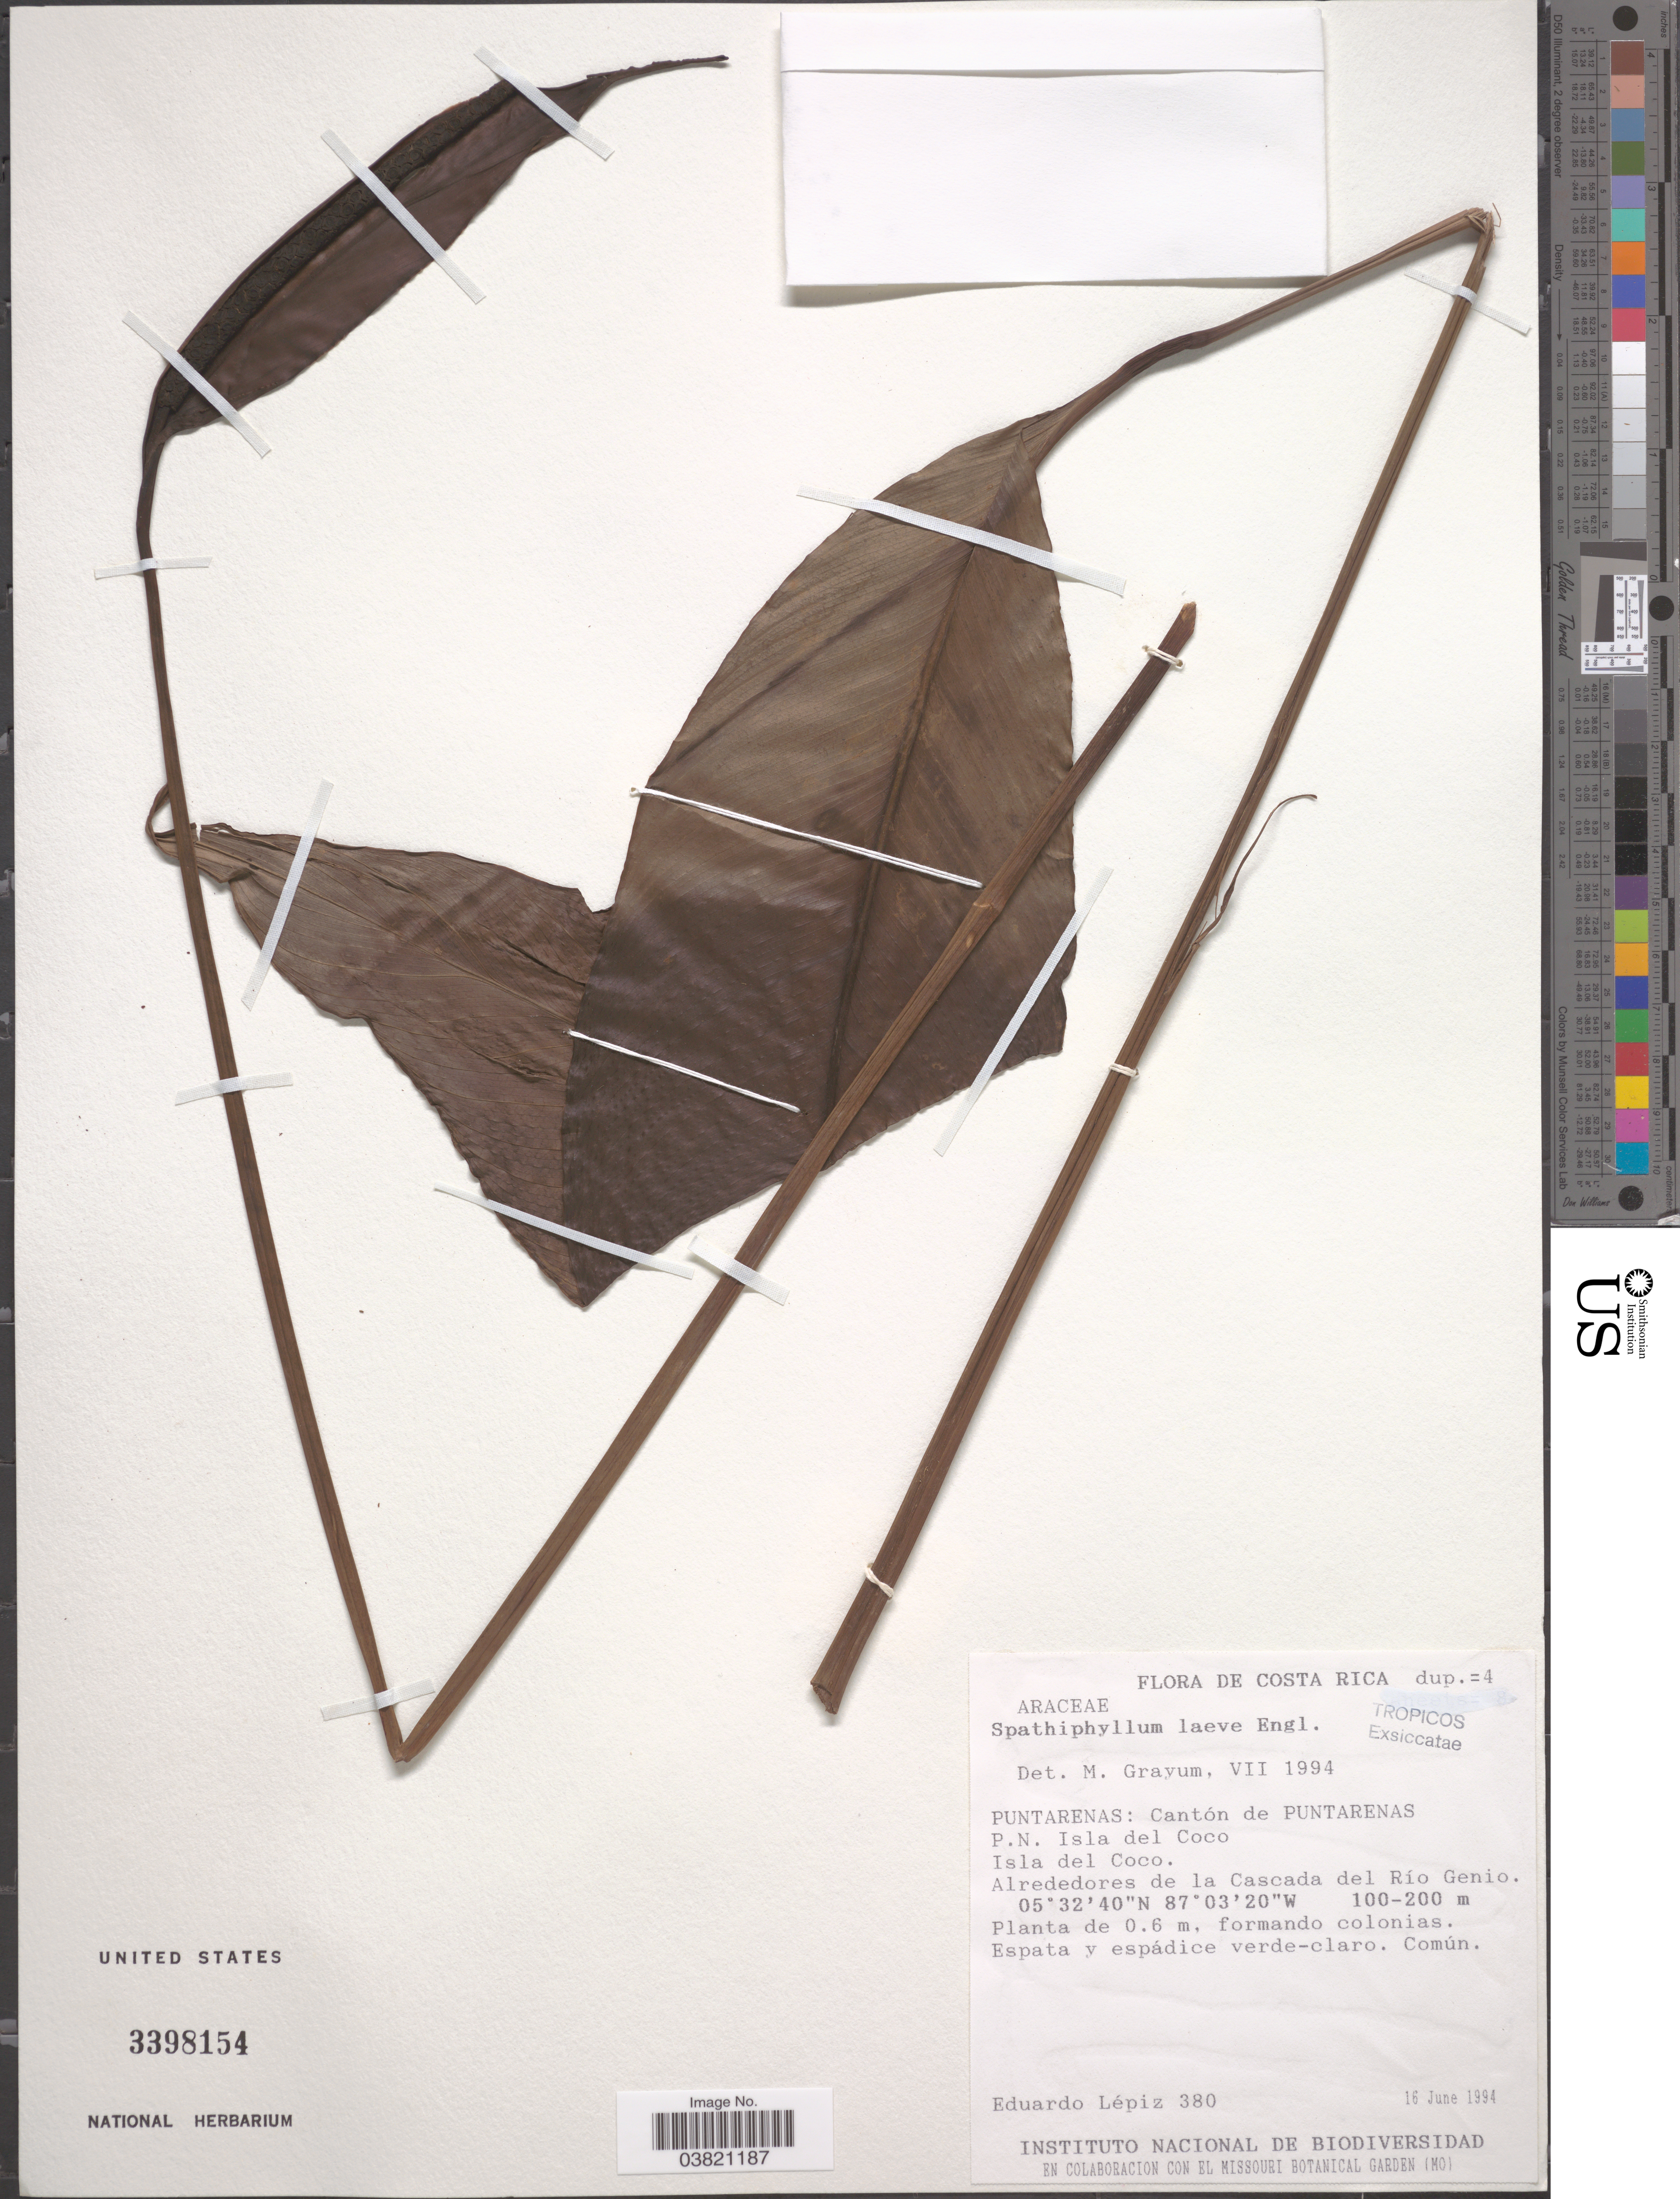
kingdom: Plantae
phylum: Tracheophyta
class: Liliopsida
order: Alismatales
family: Araceae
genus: Spathiphyllum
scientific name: Spathiphyllum laeve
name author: Engl.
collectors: E. Lepiz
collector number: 380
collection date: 1994-06-16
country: Costa Rica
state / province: Puntarenas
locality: Cantón de Puntarenas. P.N. Isla del Coco. Isla del Coco. Alrededores de la Cascada del Río Genio.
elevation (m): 100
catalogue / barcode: US 3398154